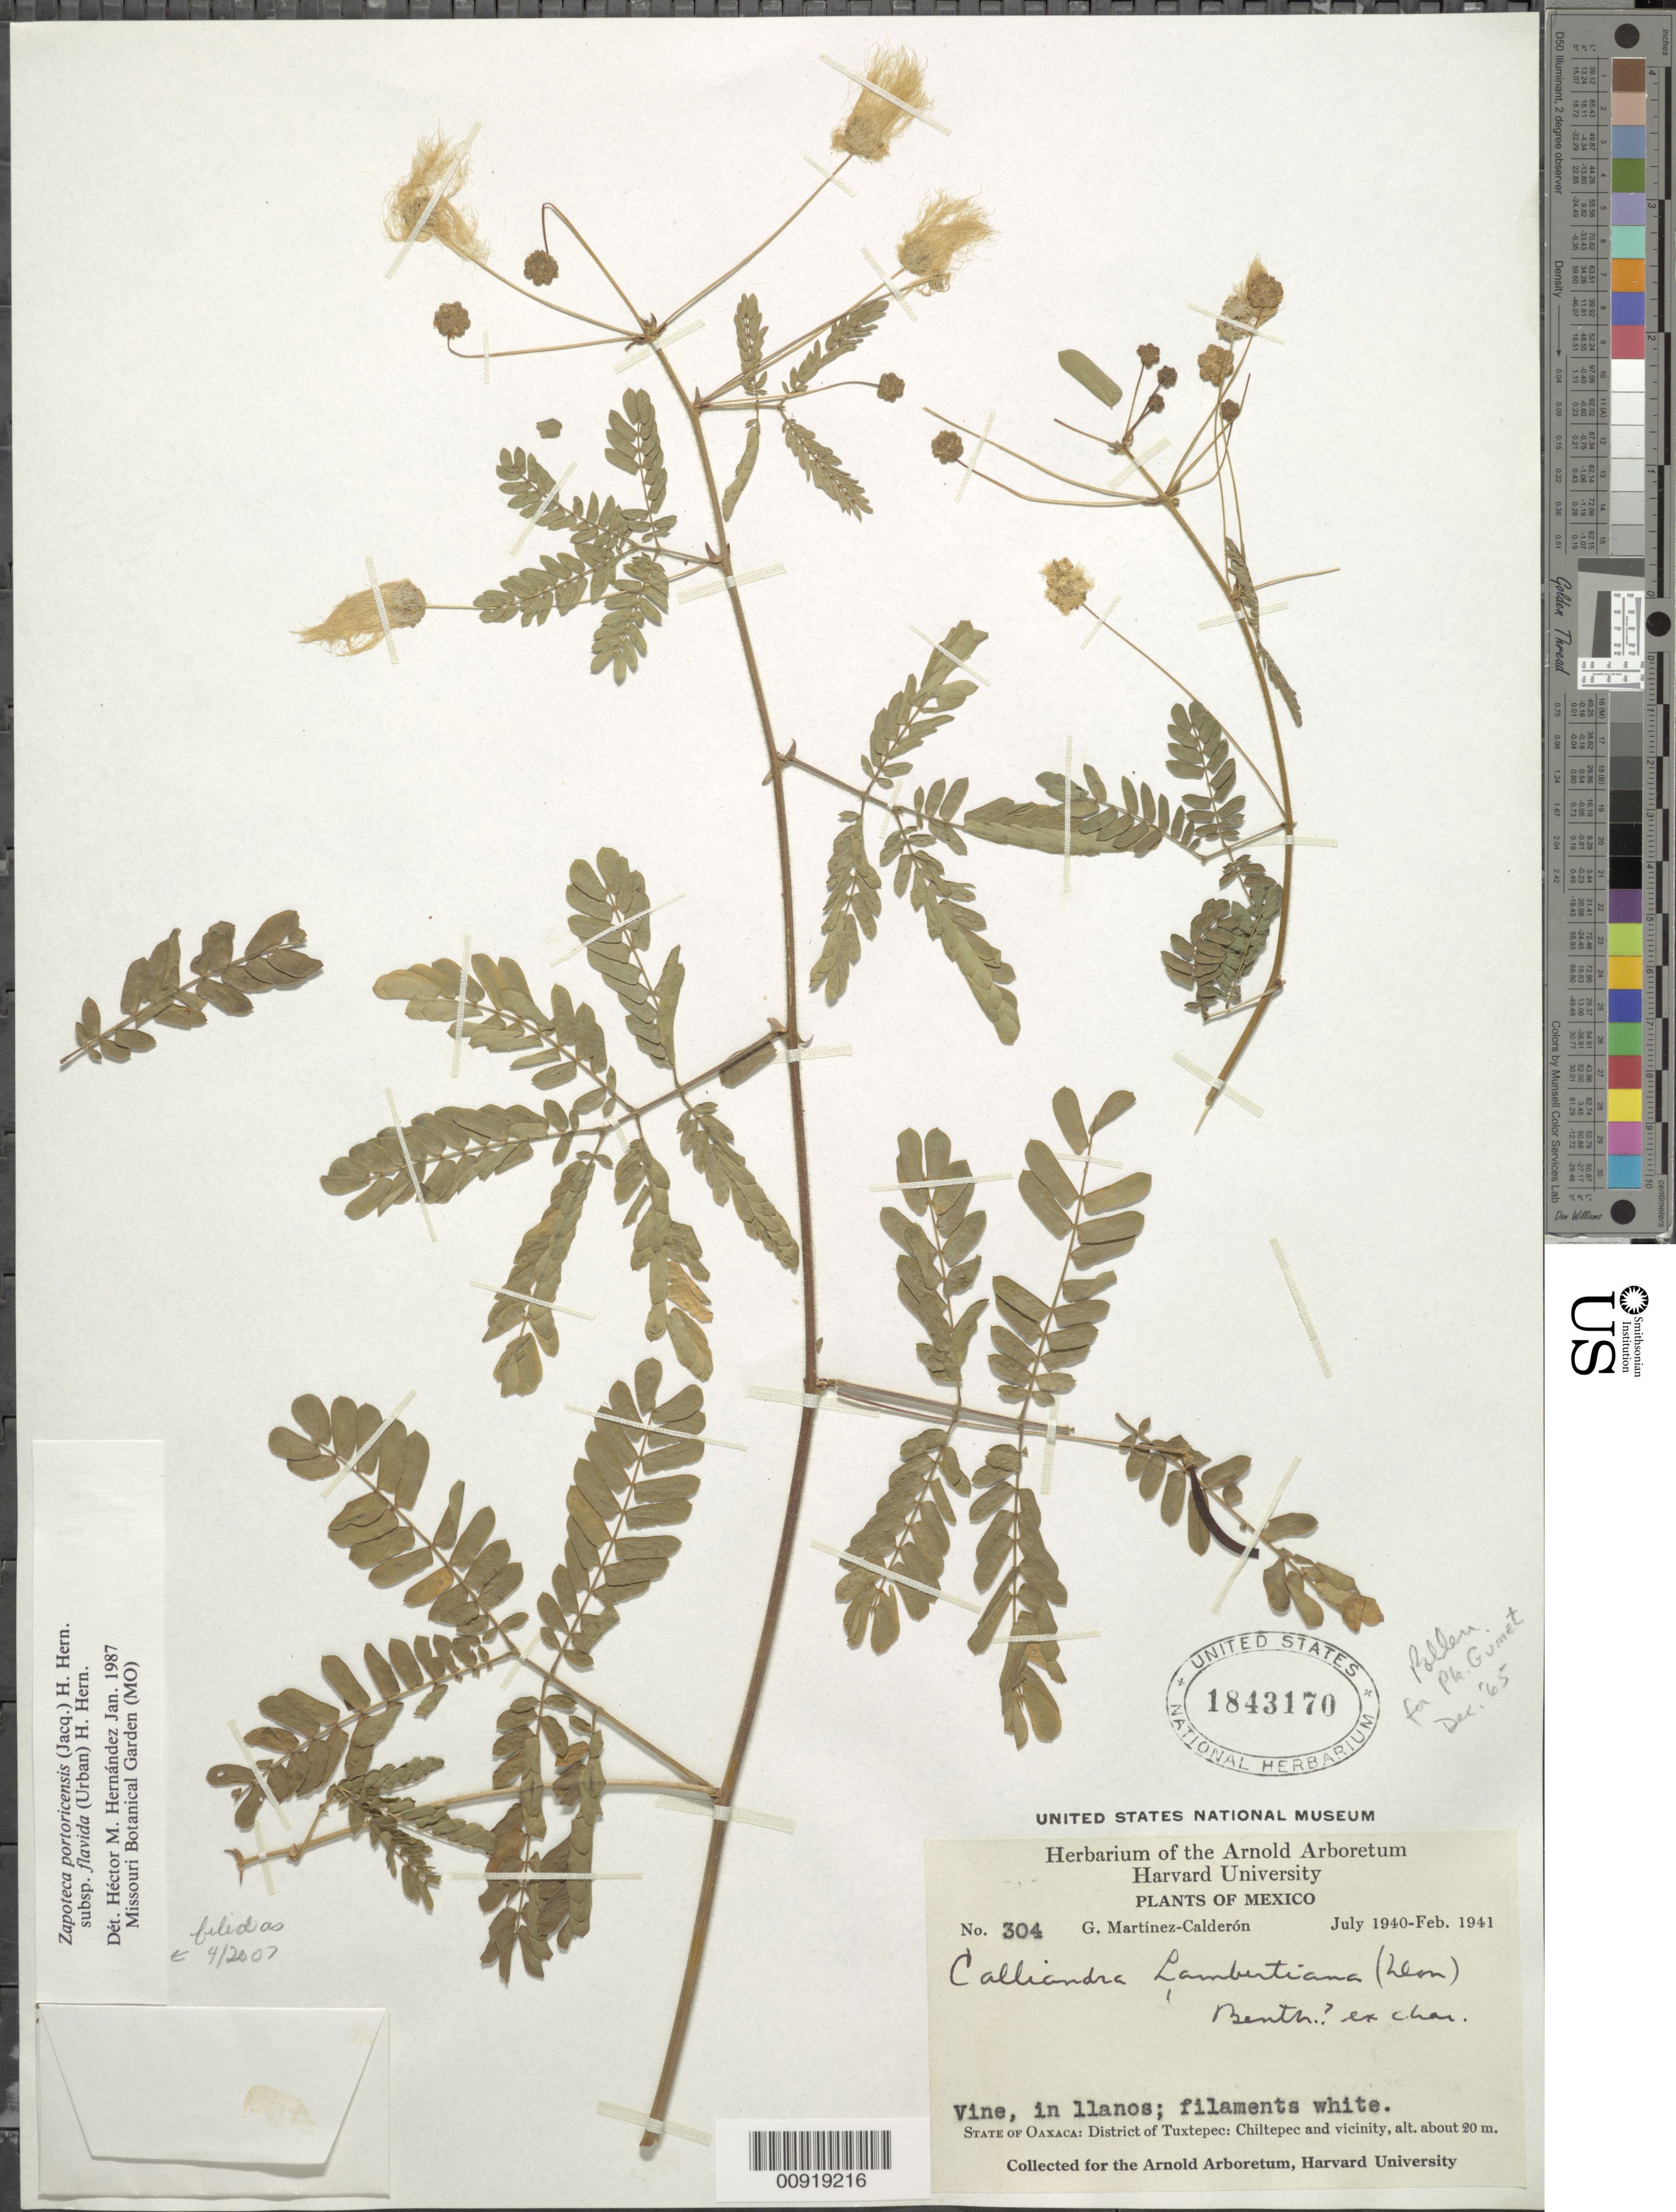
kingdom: Plantae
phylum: Tracheophyta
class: Magnoliopsida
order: Fabales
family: Fabaceae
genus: Zapoteca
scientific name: Zapoteca portoricensis subsp. flavida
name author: (Urb.) H.M. Hern.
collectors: G. Martinez-C.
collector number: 304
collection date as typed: Jul 1940 to -- Feb 1941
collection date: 1940-07/1941-02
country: Mexico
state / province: Oaxaca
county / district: Tuxtepec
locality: State of Oaxaca: District of Tuxtepec: Chiltepec and vicinity.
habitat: In llanos.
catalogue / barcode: US 1843170